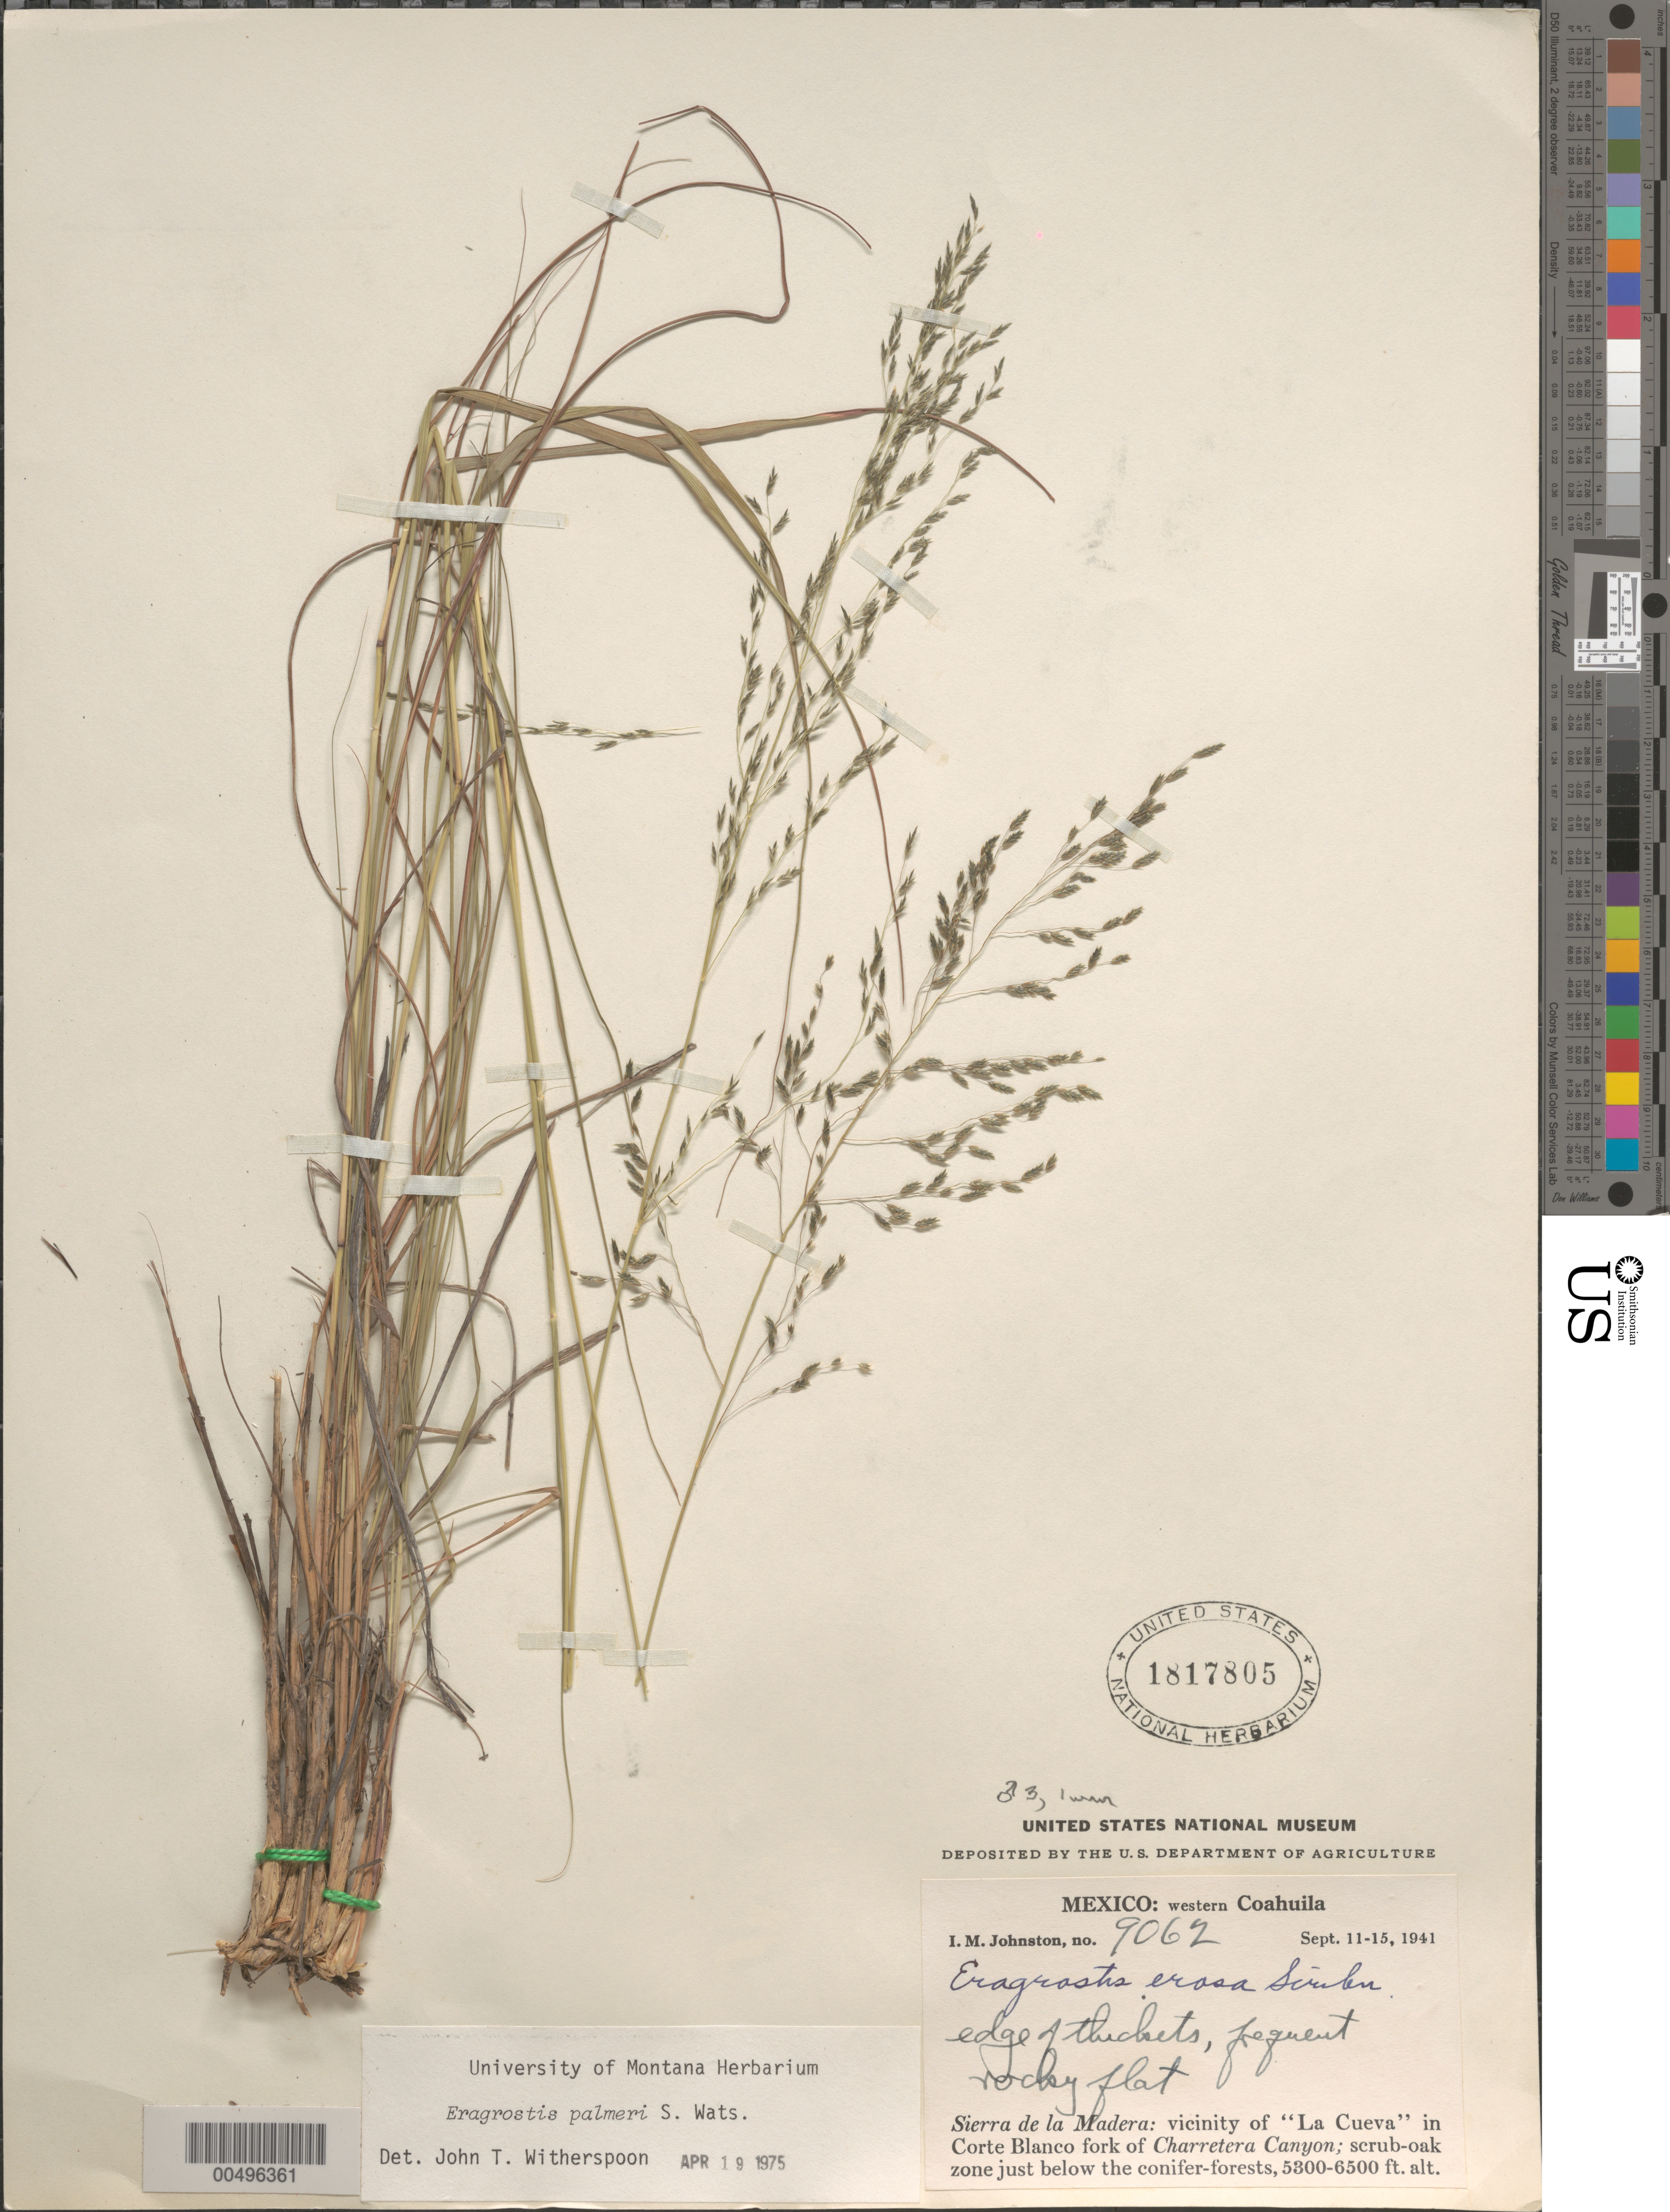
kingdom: Plantae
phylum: Tracheophyta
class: Liliopsida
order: Poales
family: Poaceae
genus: Eragrostis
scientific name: Eragrostis palmeri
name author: S. Watson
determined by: Witherspoon, John T.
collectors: I.M. Johnston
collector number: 9062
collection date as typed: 11 Sep 1941 to 15 Sep 1941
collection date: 1941-09-11/1941-09-15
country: Mexico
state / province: Coahuila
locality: W Coahuila, Sierra de la Madera, vicinity of La Cueva in Corte Blanco fork of Charretera Canyon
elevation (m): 1615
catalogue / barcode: US 1817805